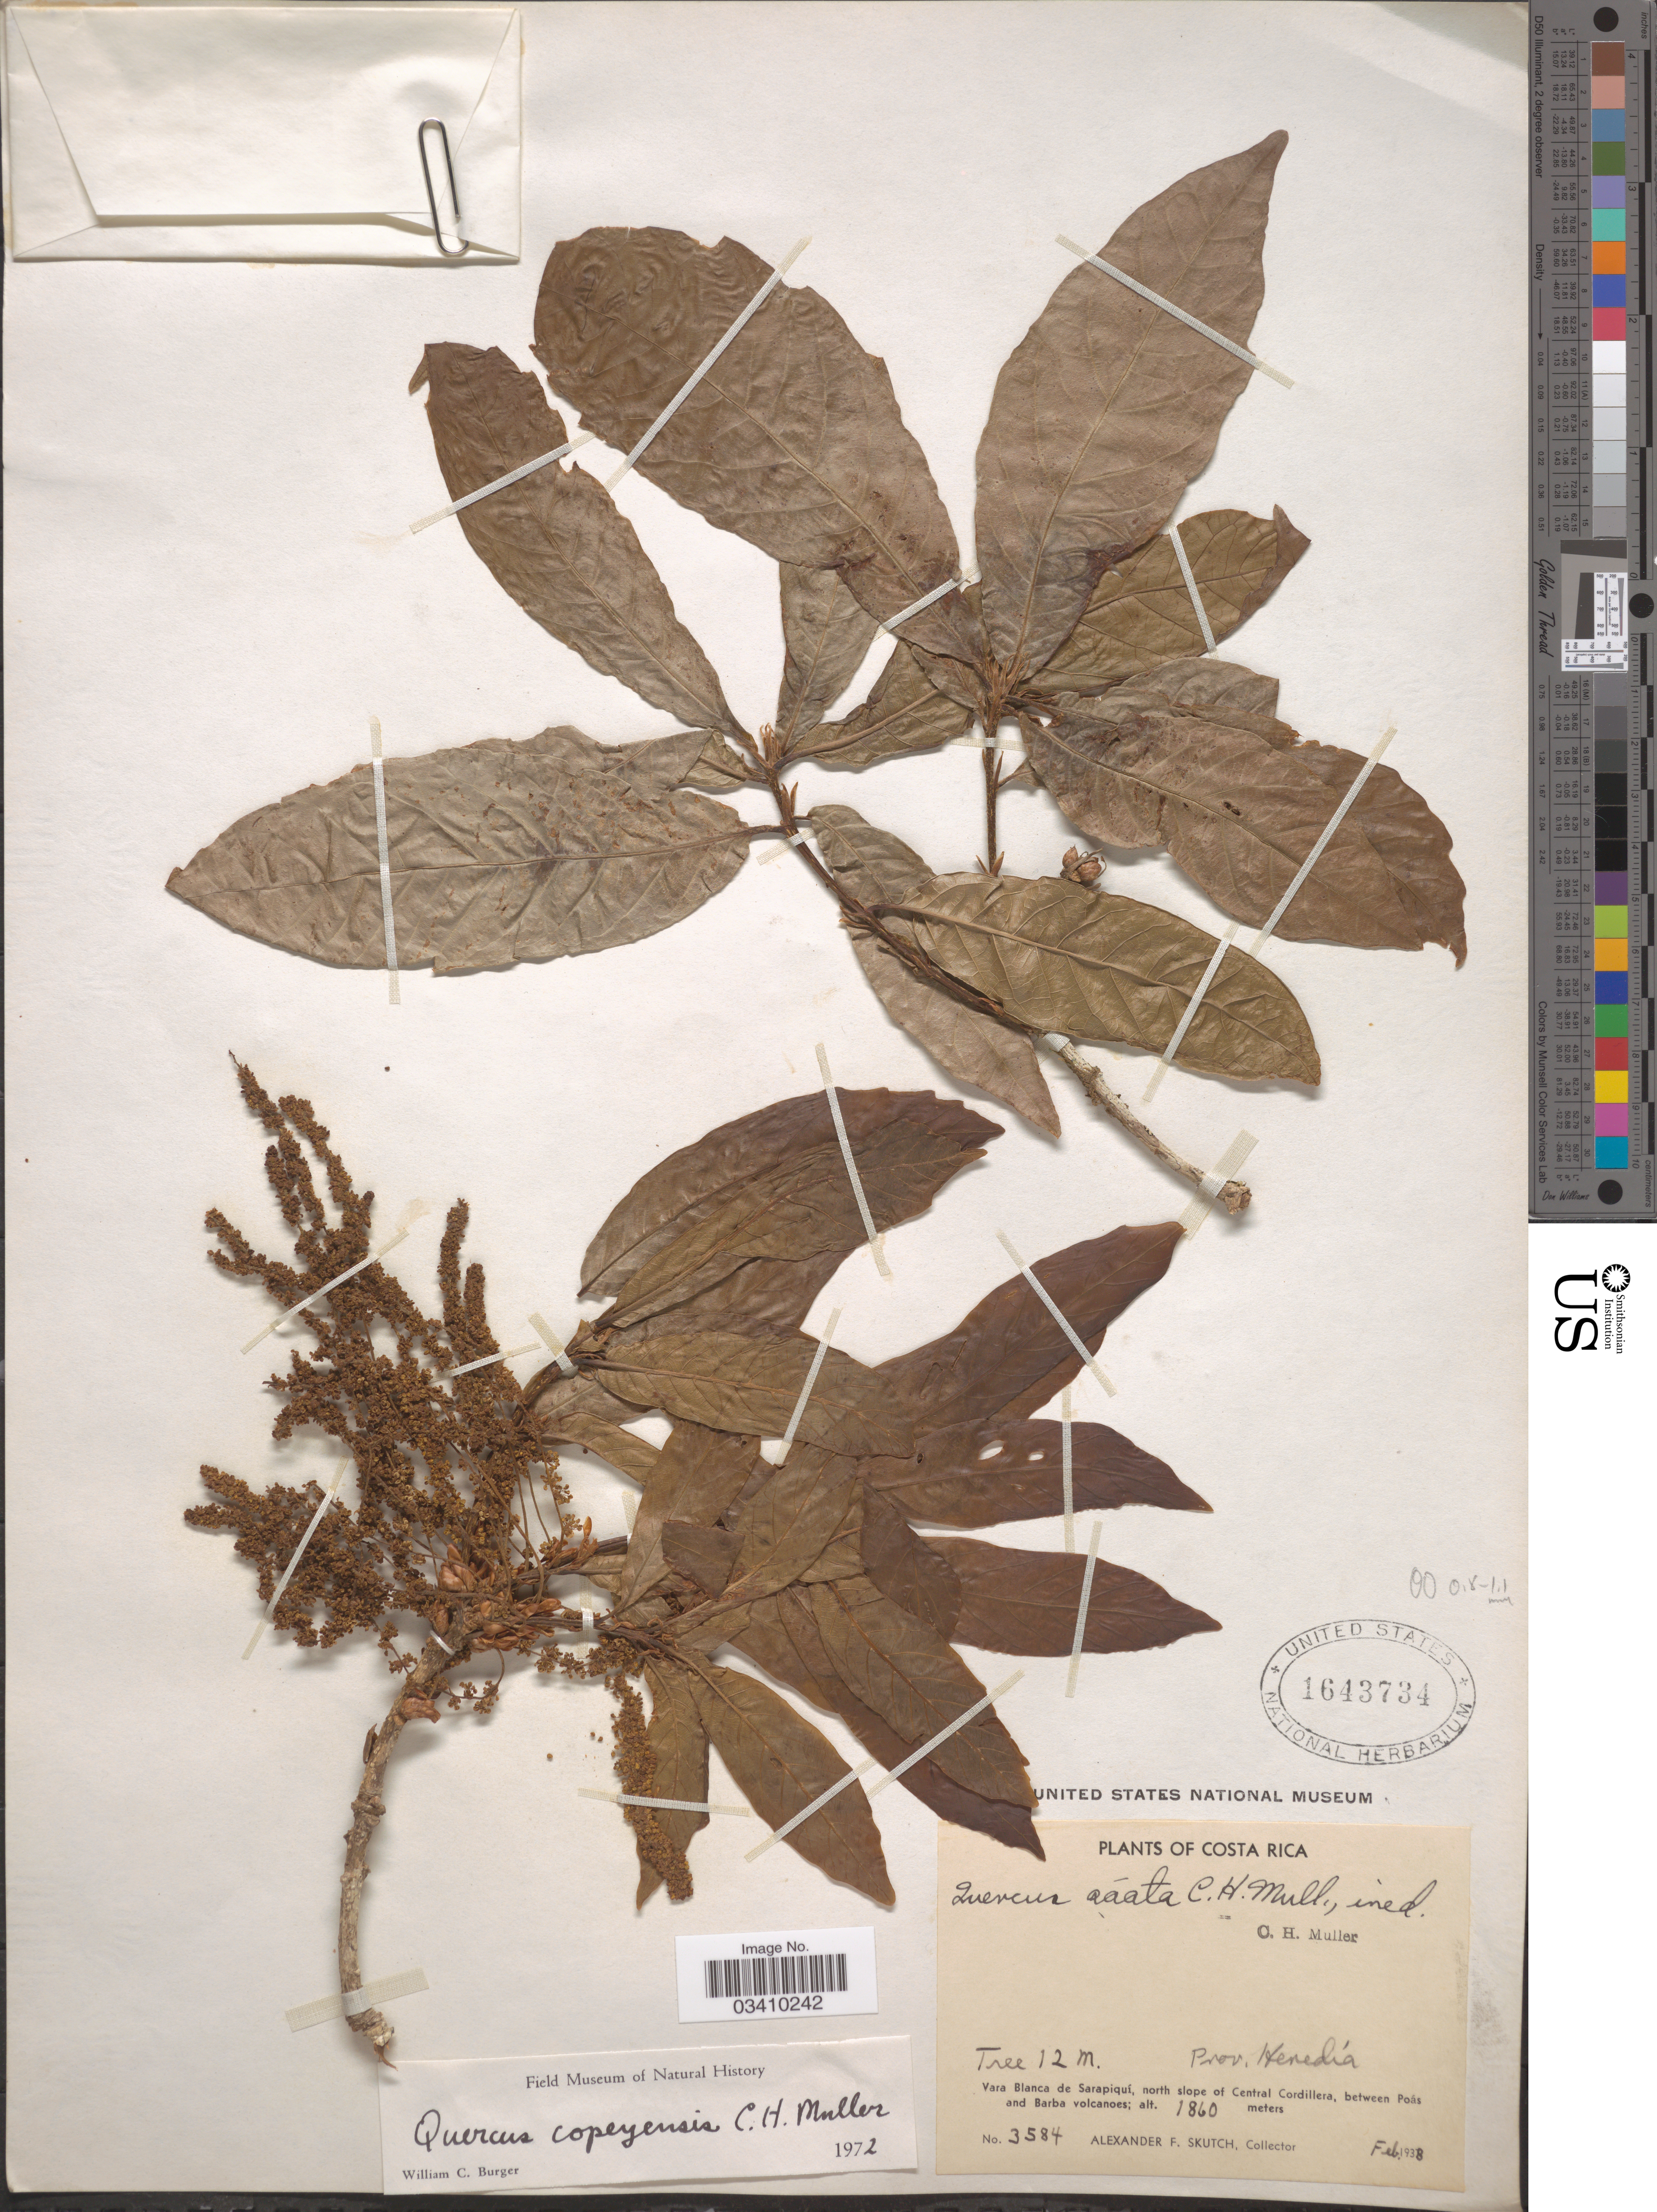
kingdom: Plantae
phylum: Tracheophyta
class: Magnoliopsida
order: Fagales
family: Fagaceae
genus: Quercus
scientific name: Quercus copeyensis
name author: C.H. Müll.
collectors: A. F. Skutch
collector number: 3584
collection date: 1938-02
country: Costa Rica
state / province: Heredia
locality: Vara Blanca de Sarapiquí, north slope of Central Cordillera, between Poás and Barba volcanoes.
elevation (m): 1860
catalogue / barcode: US 1643734